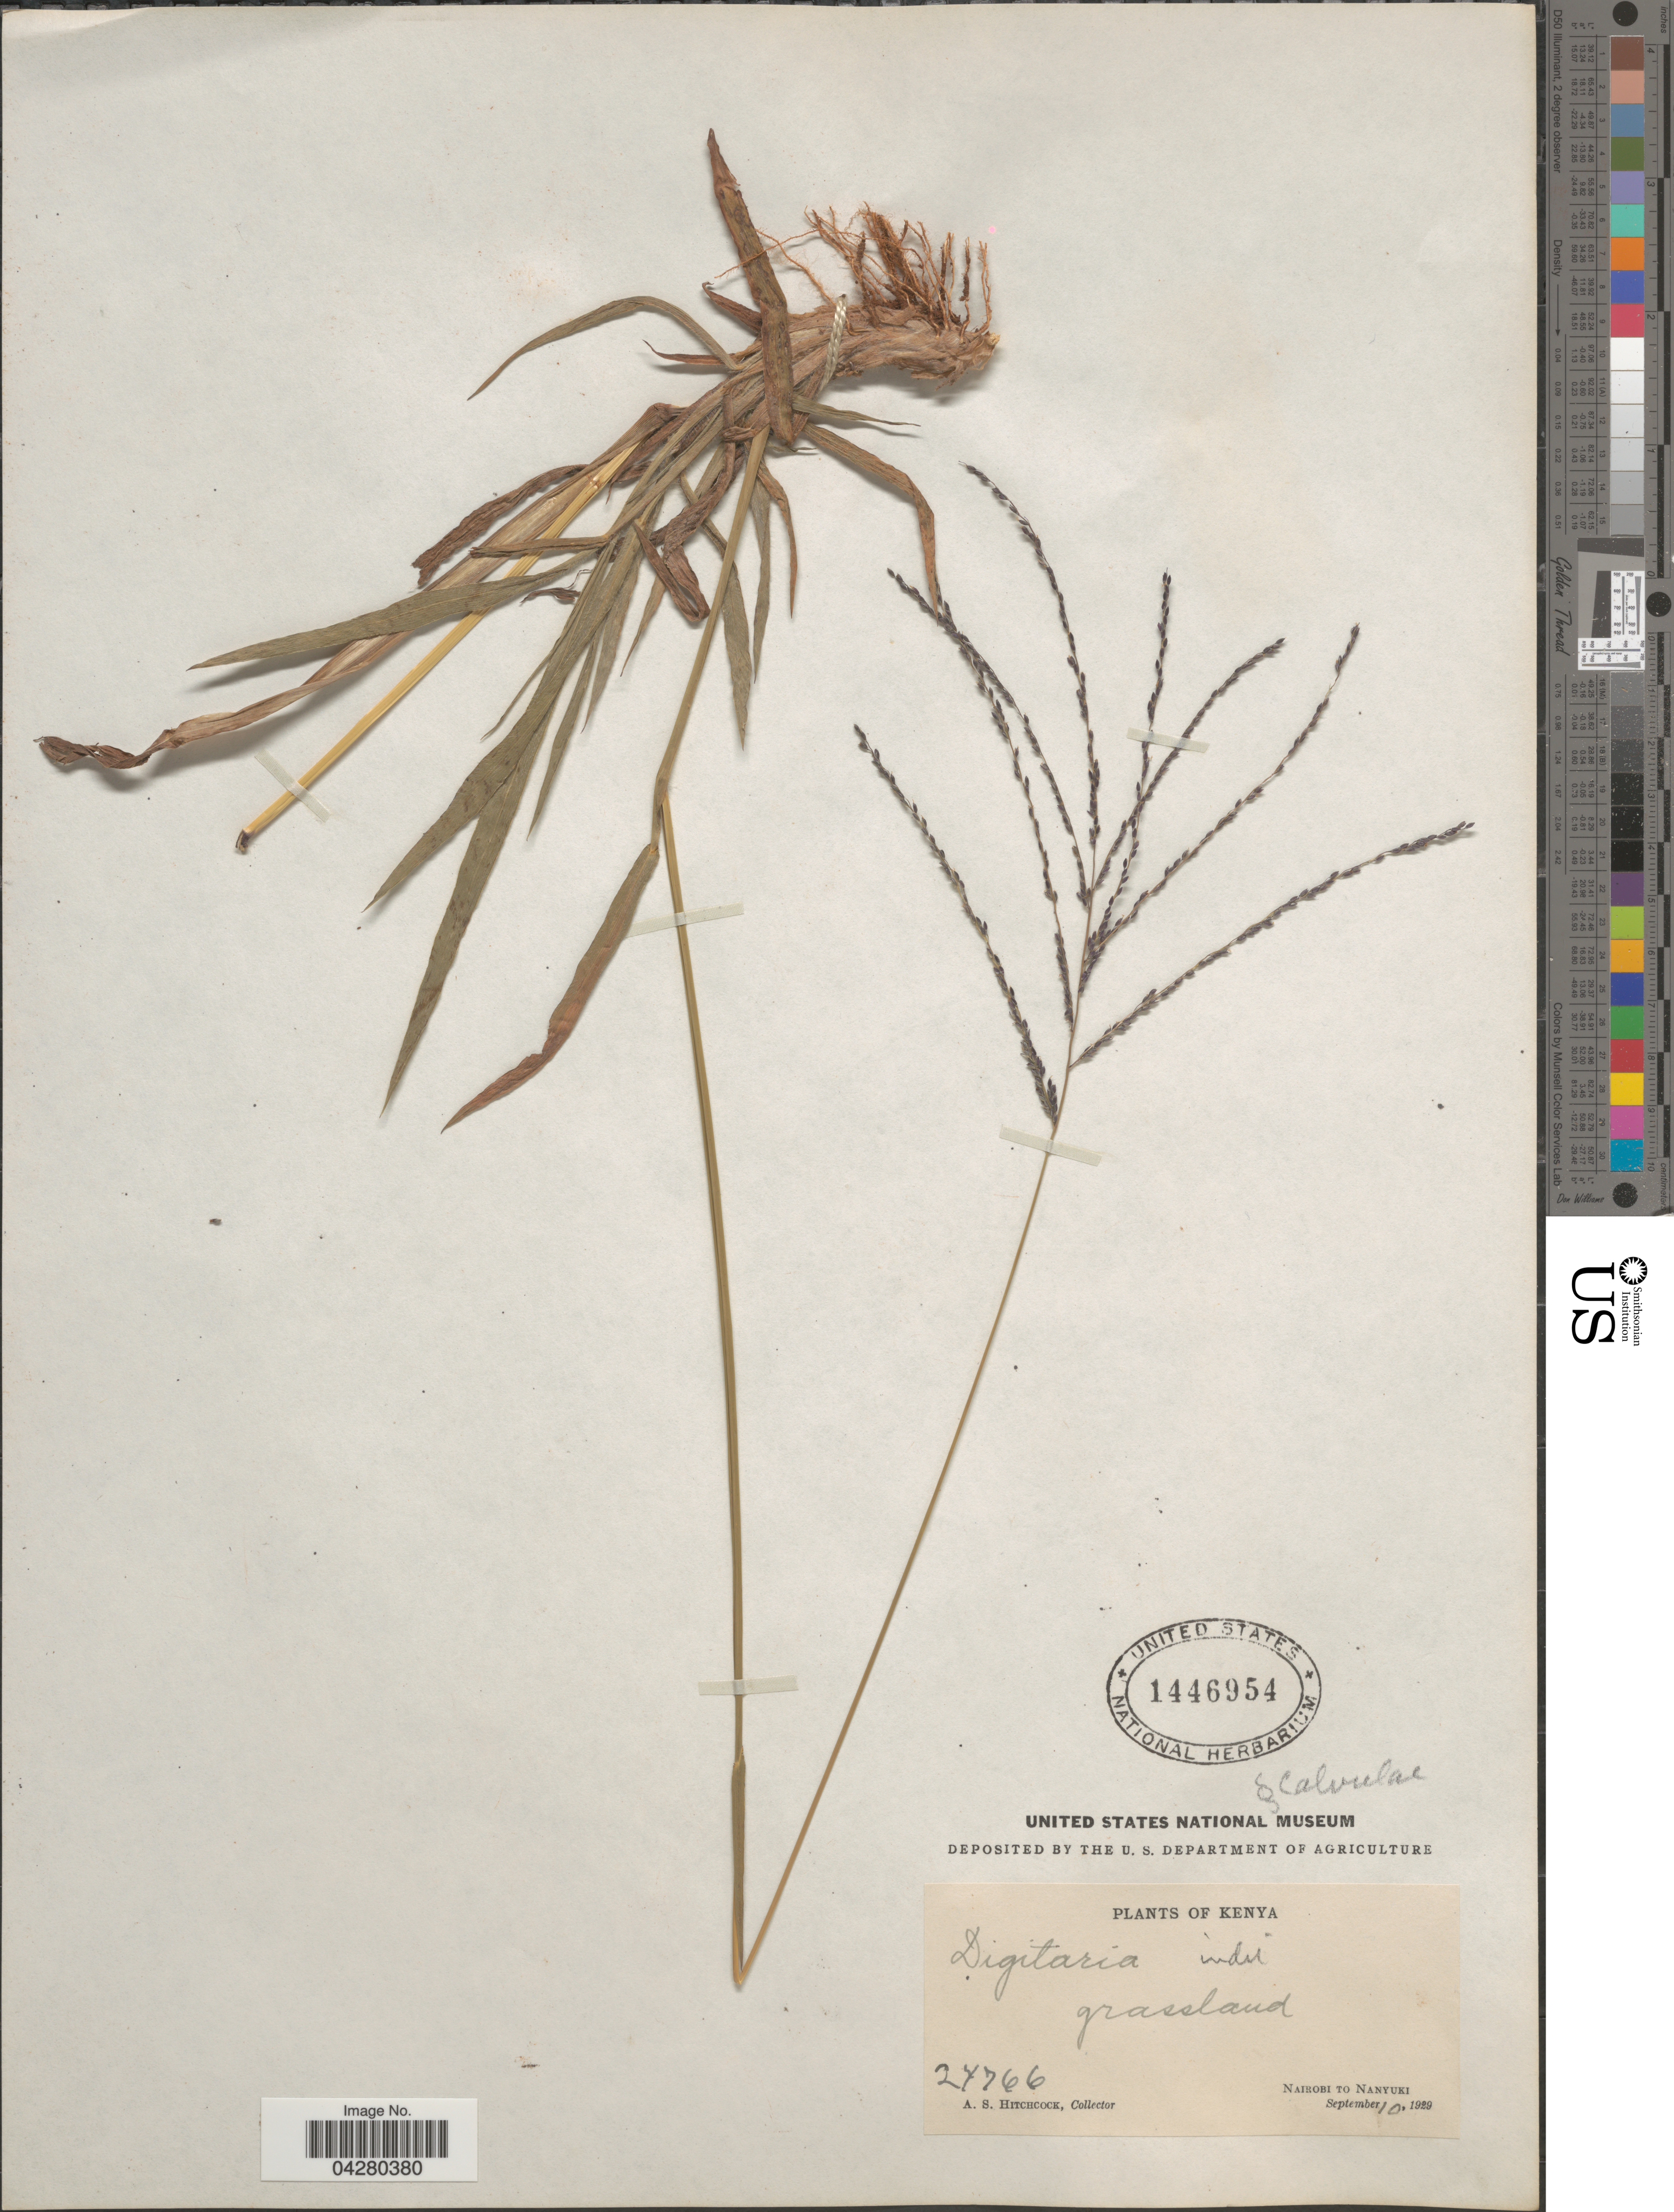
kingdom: Plantae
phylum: Tracheophyta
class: Liliopsida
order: Poales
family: Poaceae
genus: Digitaria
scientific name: Digitaria gazensis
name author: Rendle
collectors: A. S. Hitchcock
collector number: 24766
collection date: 1929-09-10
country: Kenya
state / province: Nairobi Area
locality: Grassland. Nairobi and Nanyuki.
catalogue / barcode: US 1446954